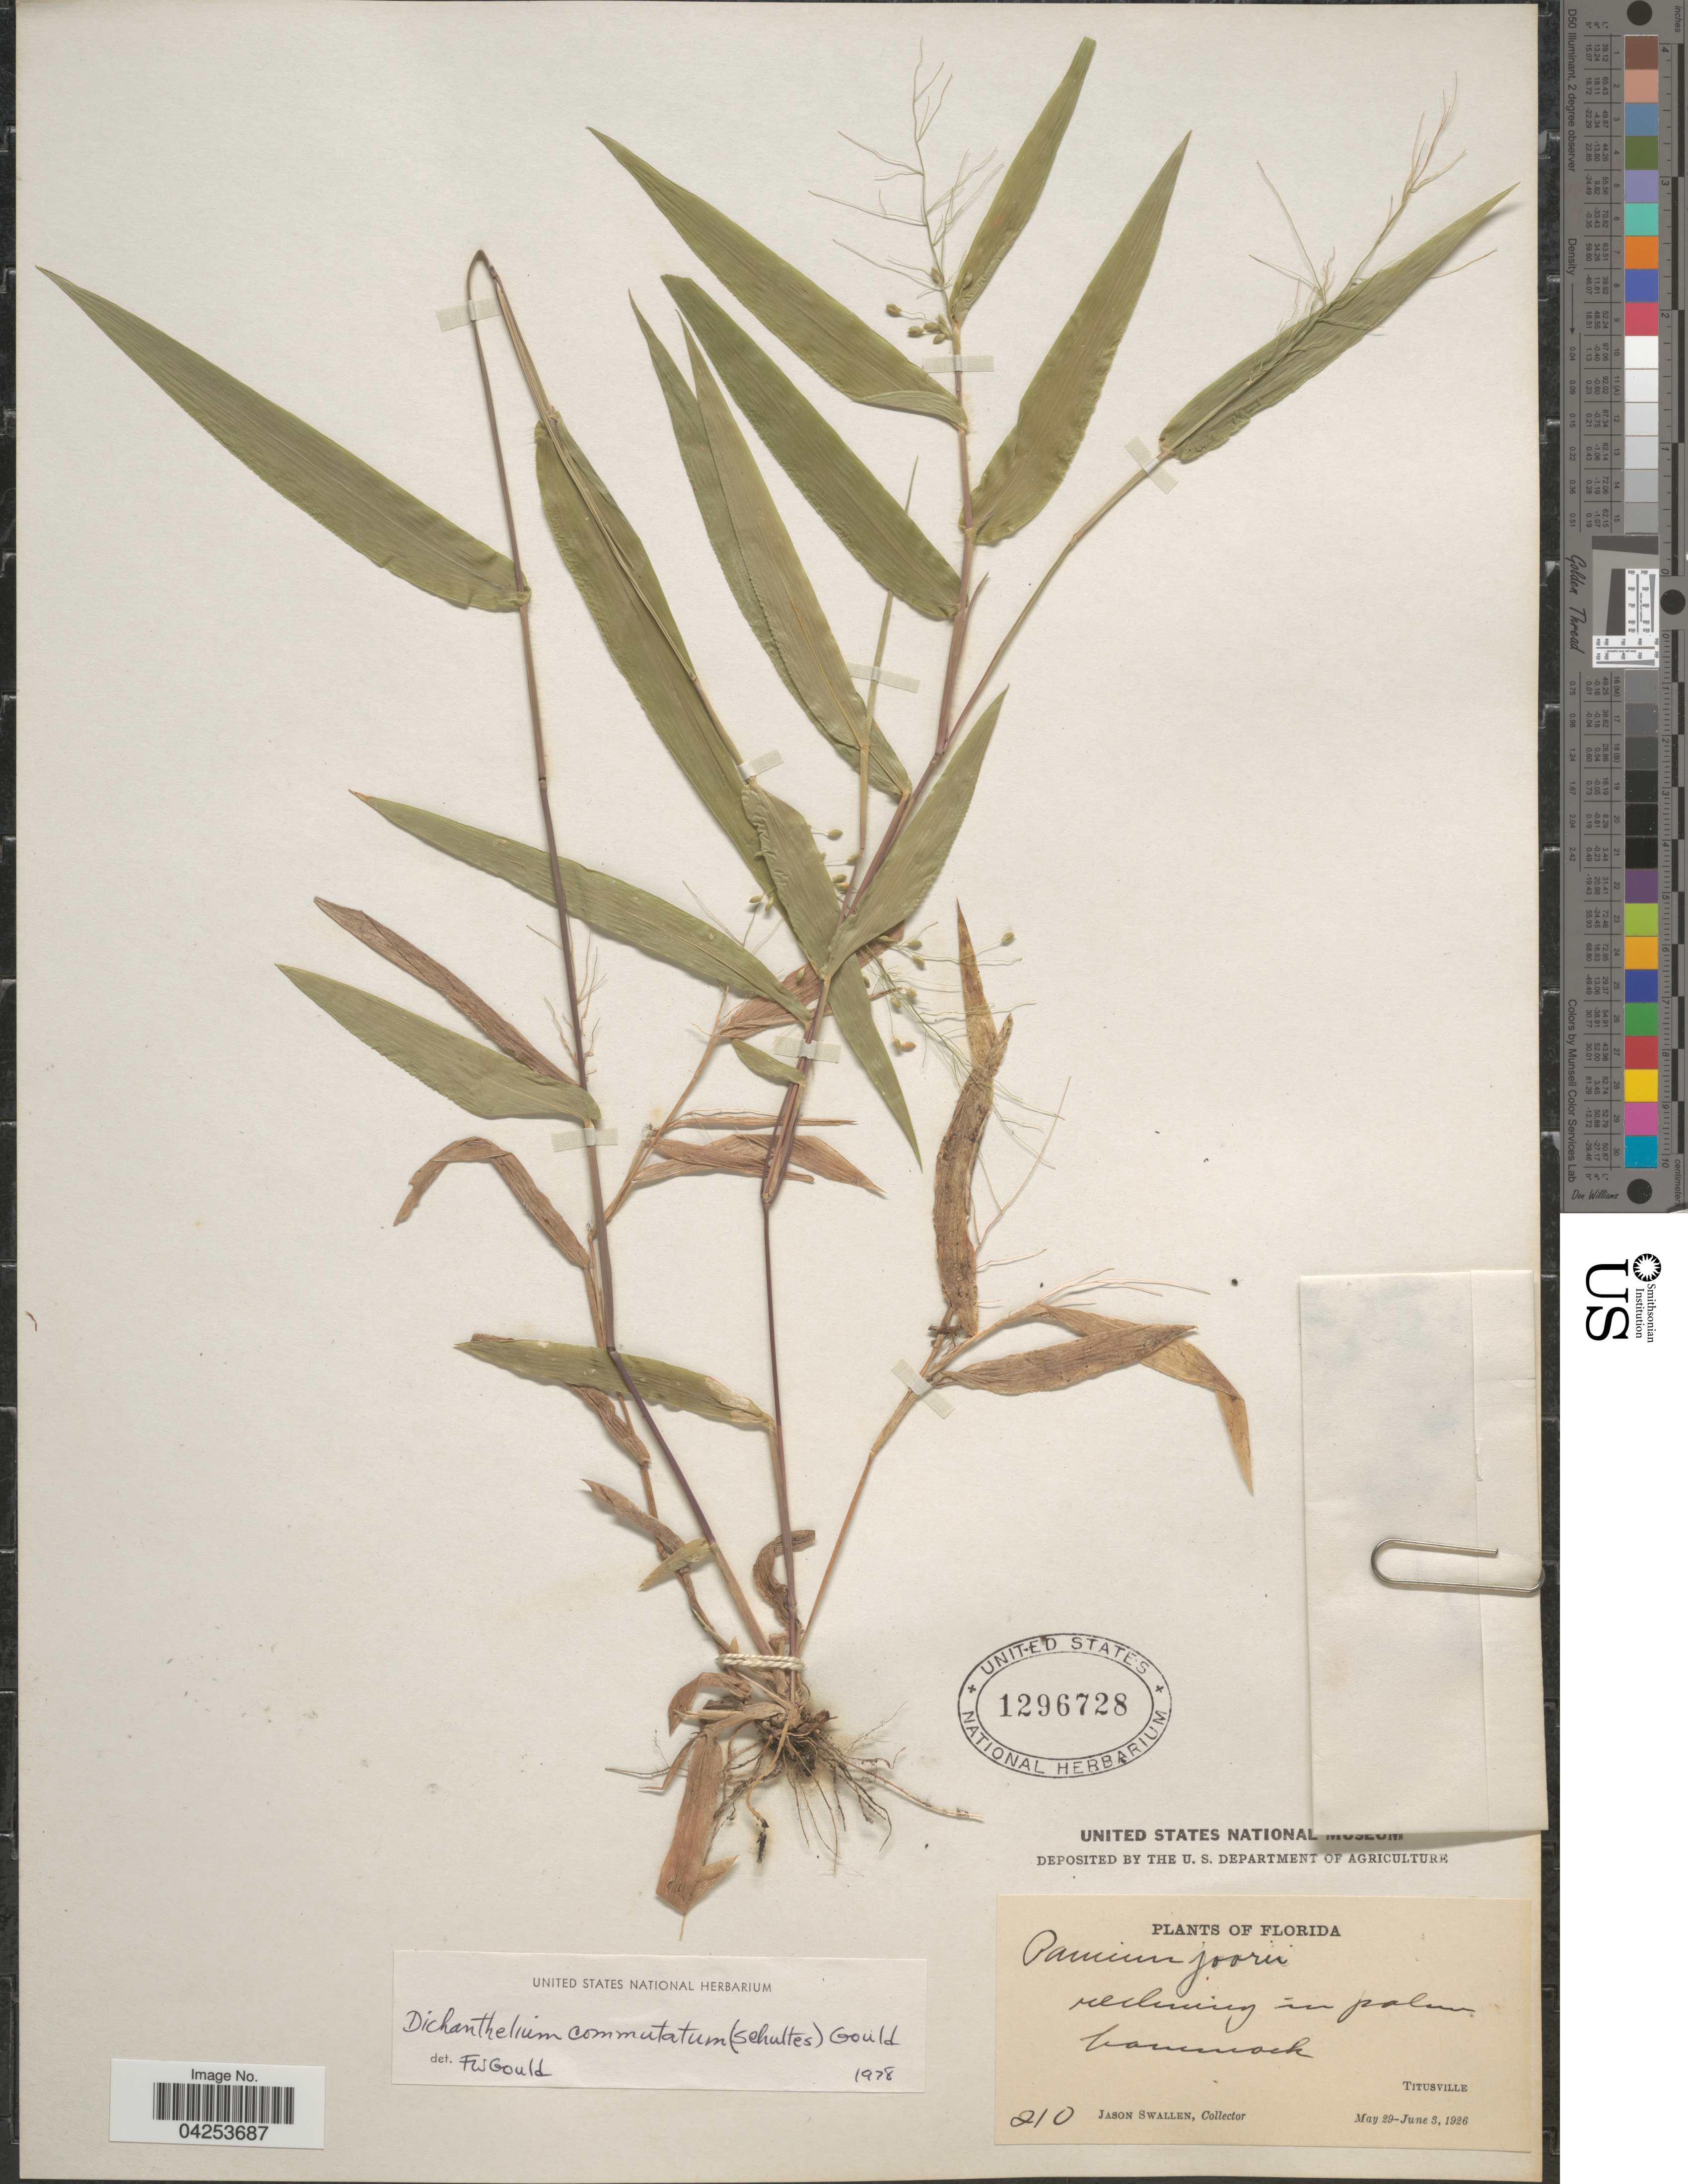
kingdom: Plantae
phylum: Tracheophyta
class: Liliopsida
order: Poales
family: Poaceae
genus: Dichanthelium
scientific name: Dichanthelium commutatum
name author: (Schult.) Gould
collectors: J. R. Swallen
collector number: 210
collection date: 1926-05-29/1926-06-03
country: United States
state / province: Florida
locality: Titusville.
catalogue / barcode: US 1296728